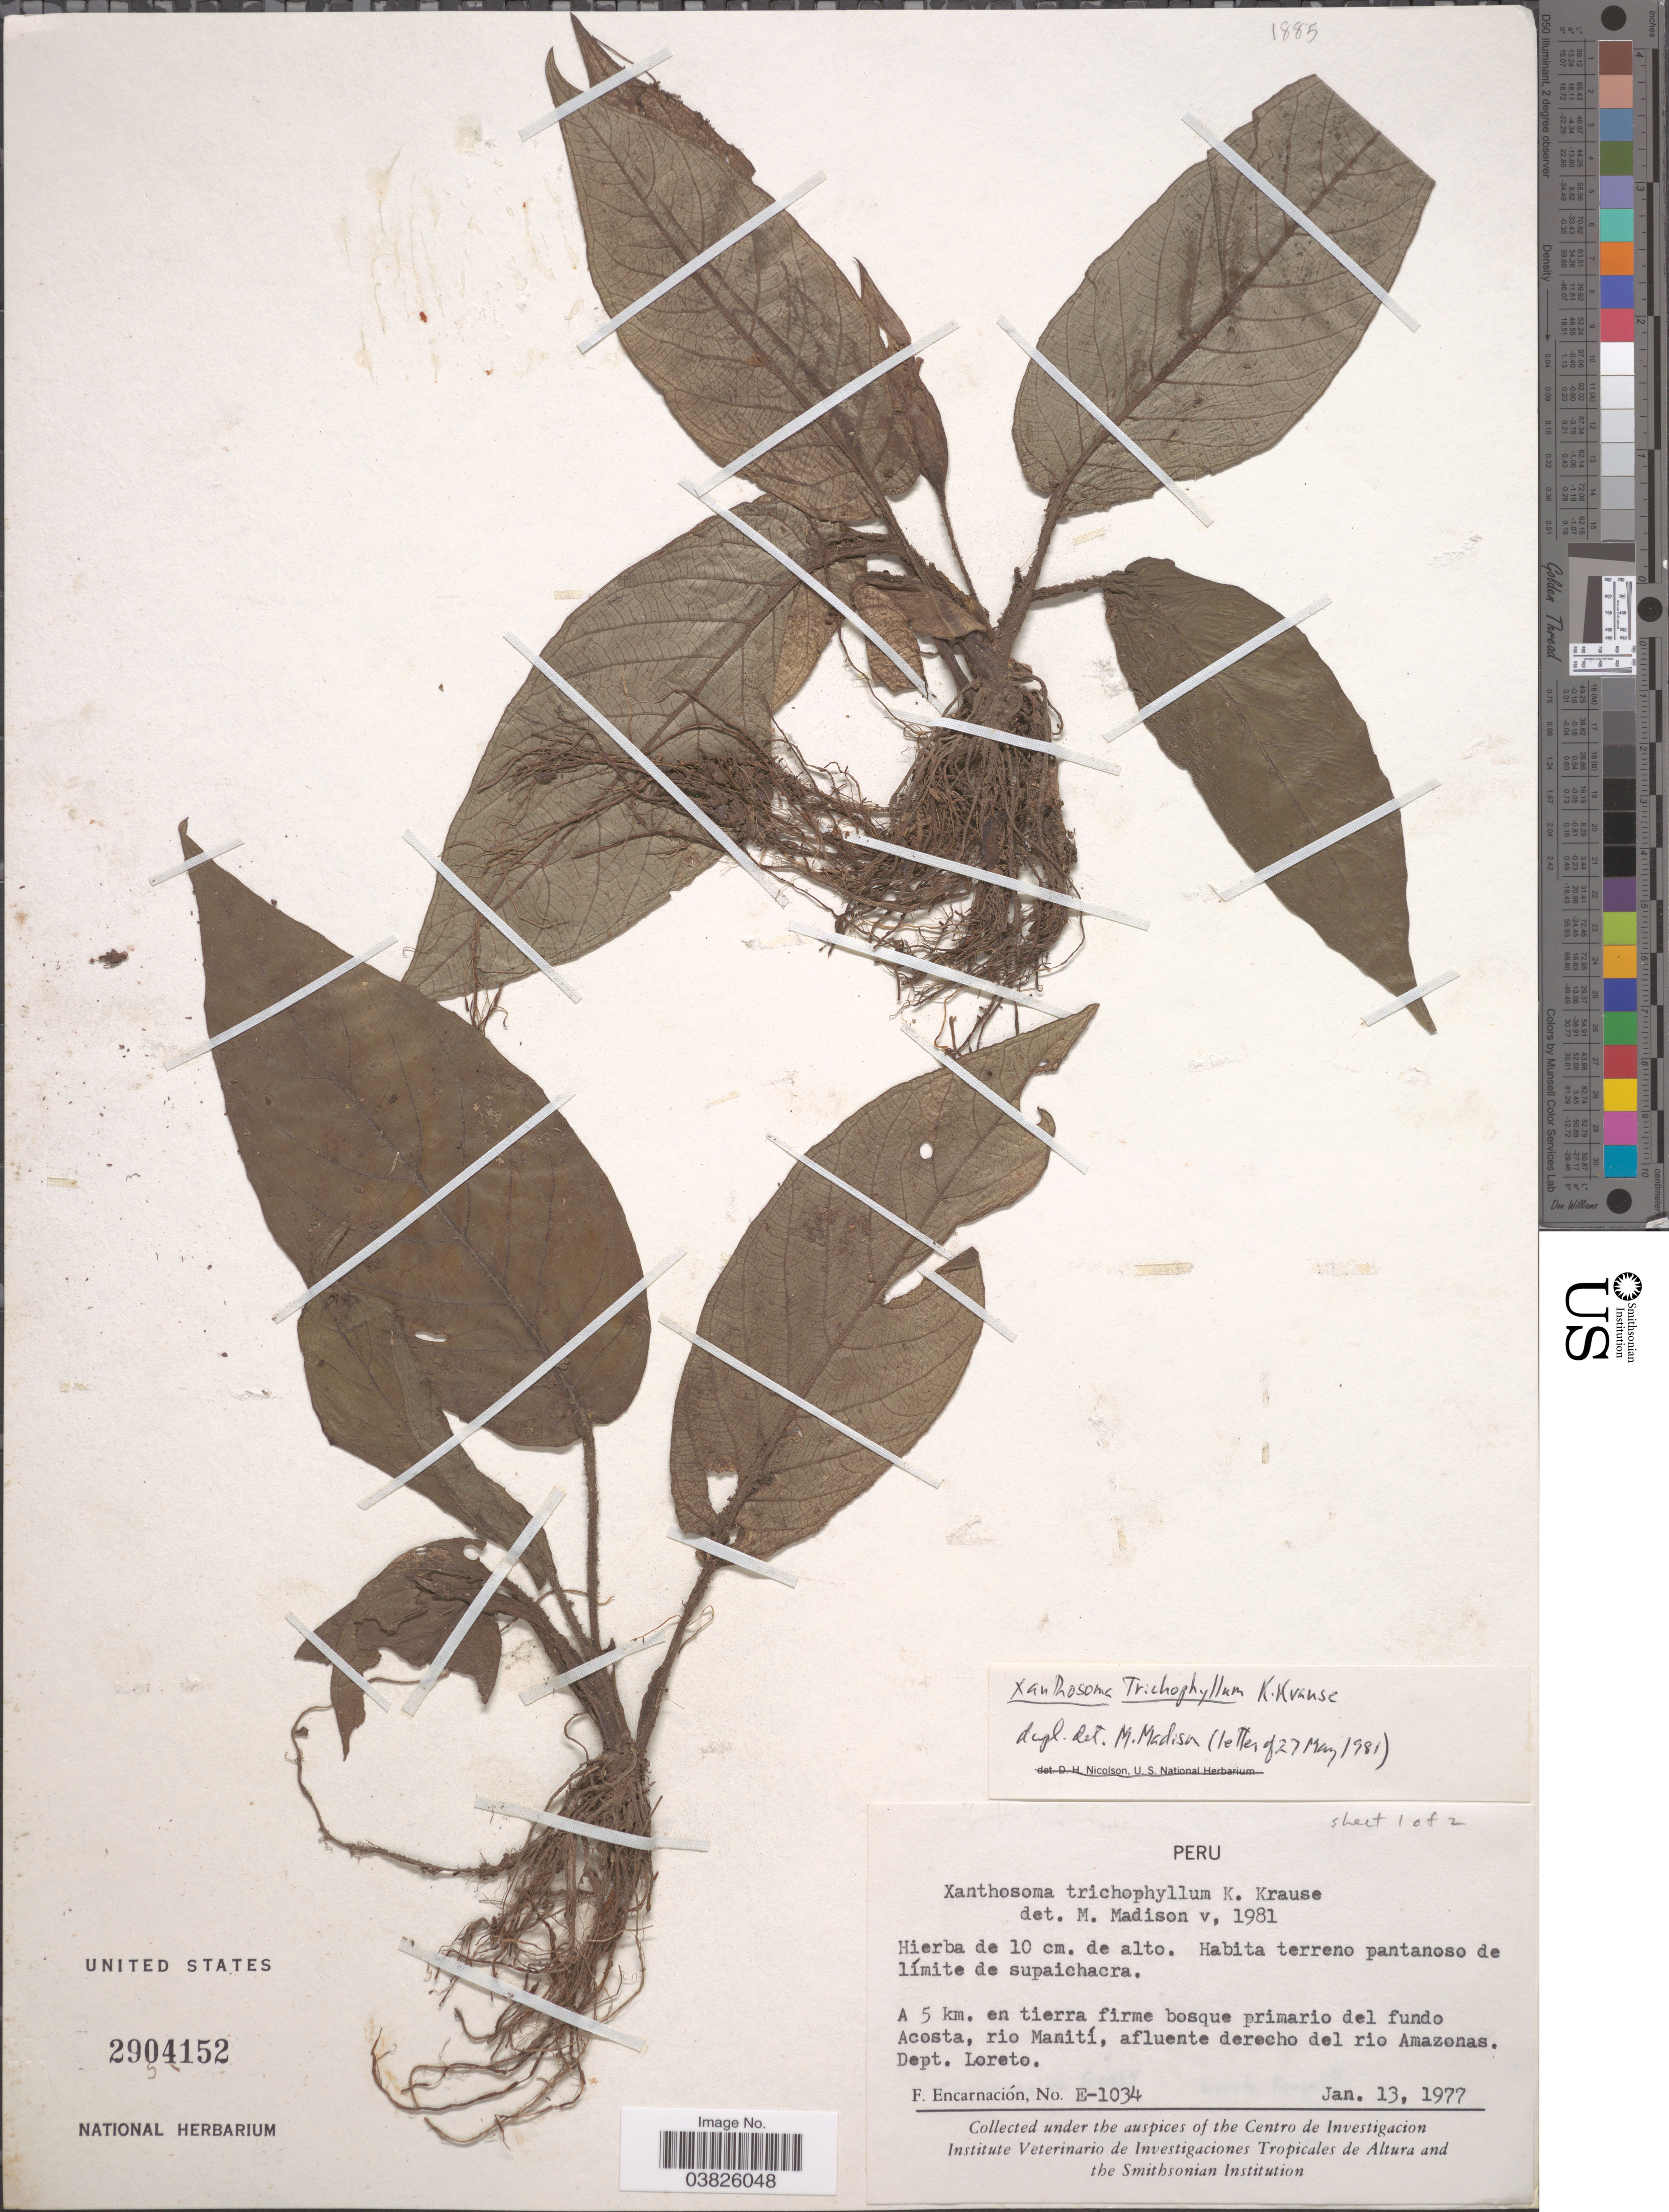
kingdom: Plantae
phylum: Tracheophyta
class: Liliopsida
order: Alismatales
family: Araceae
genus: Xanthosoma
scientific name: Xanthosoma trichophylla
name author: K. Krause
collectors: F. Encarnación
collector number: E-1034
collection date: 1977-01-13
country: Peru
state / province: Loreto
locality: A 5 km. en tierra firme bosque primario del fundo Acosta, rio Manití, afluente derecho del rio Amazonas. Dept. Loreto.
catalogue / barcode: US 2904152